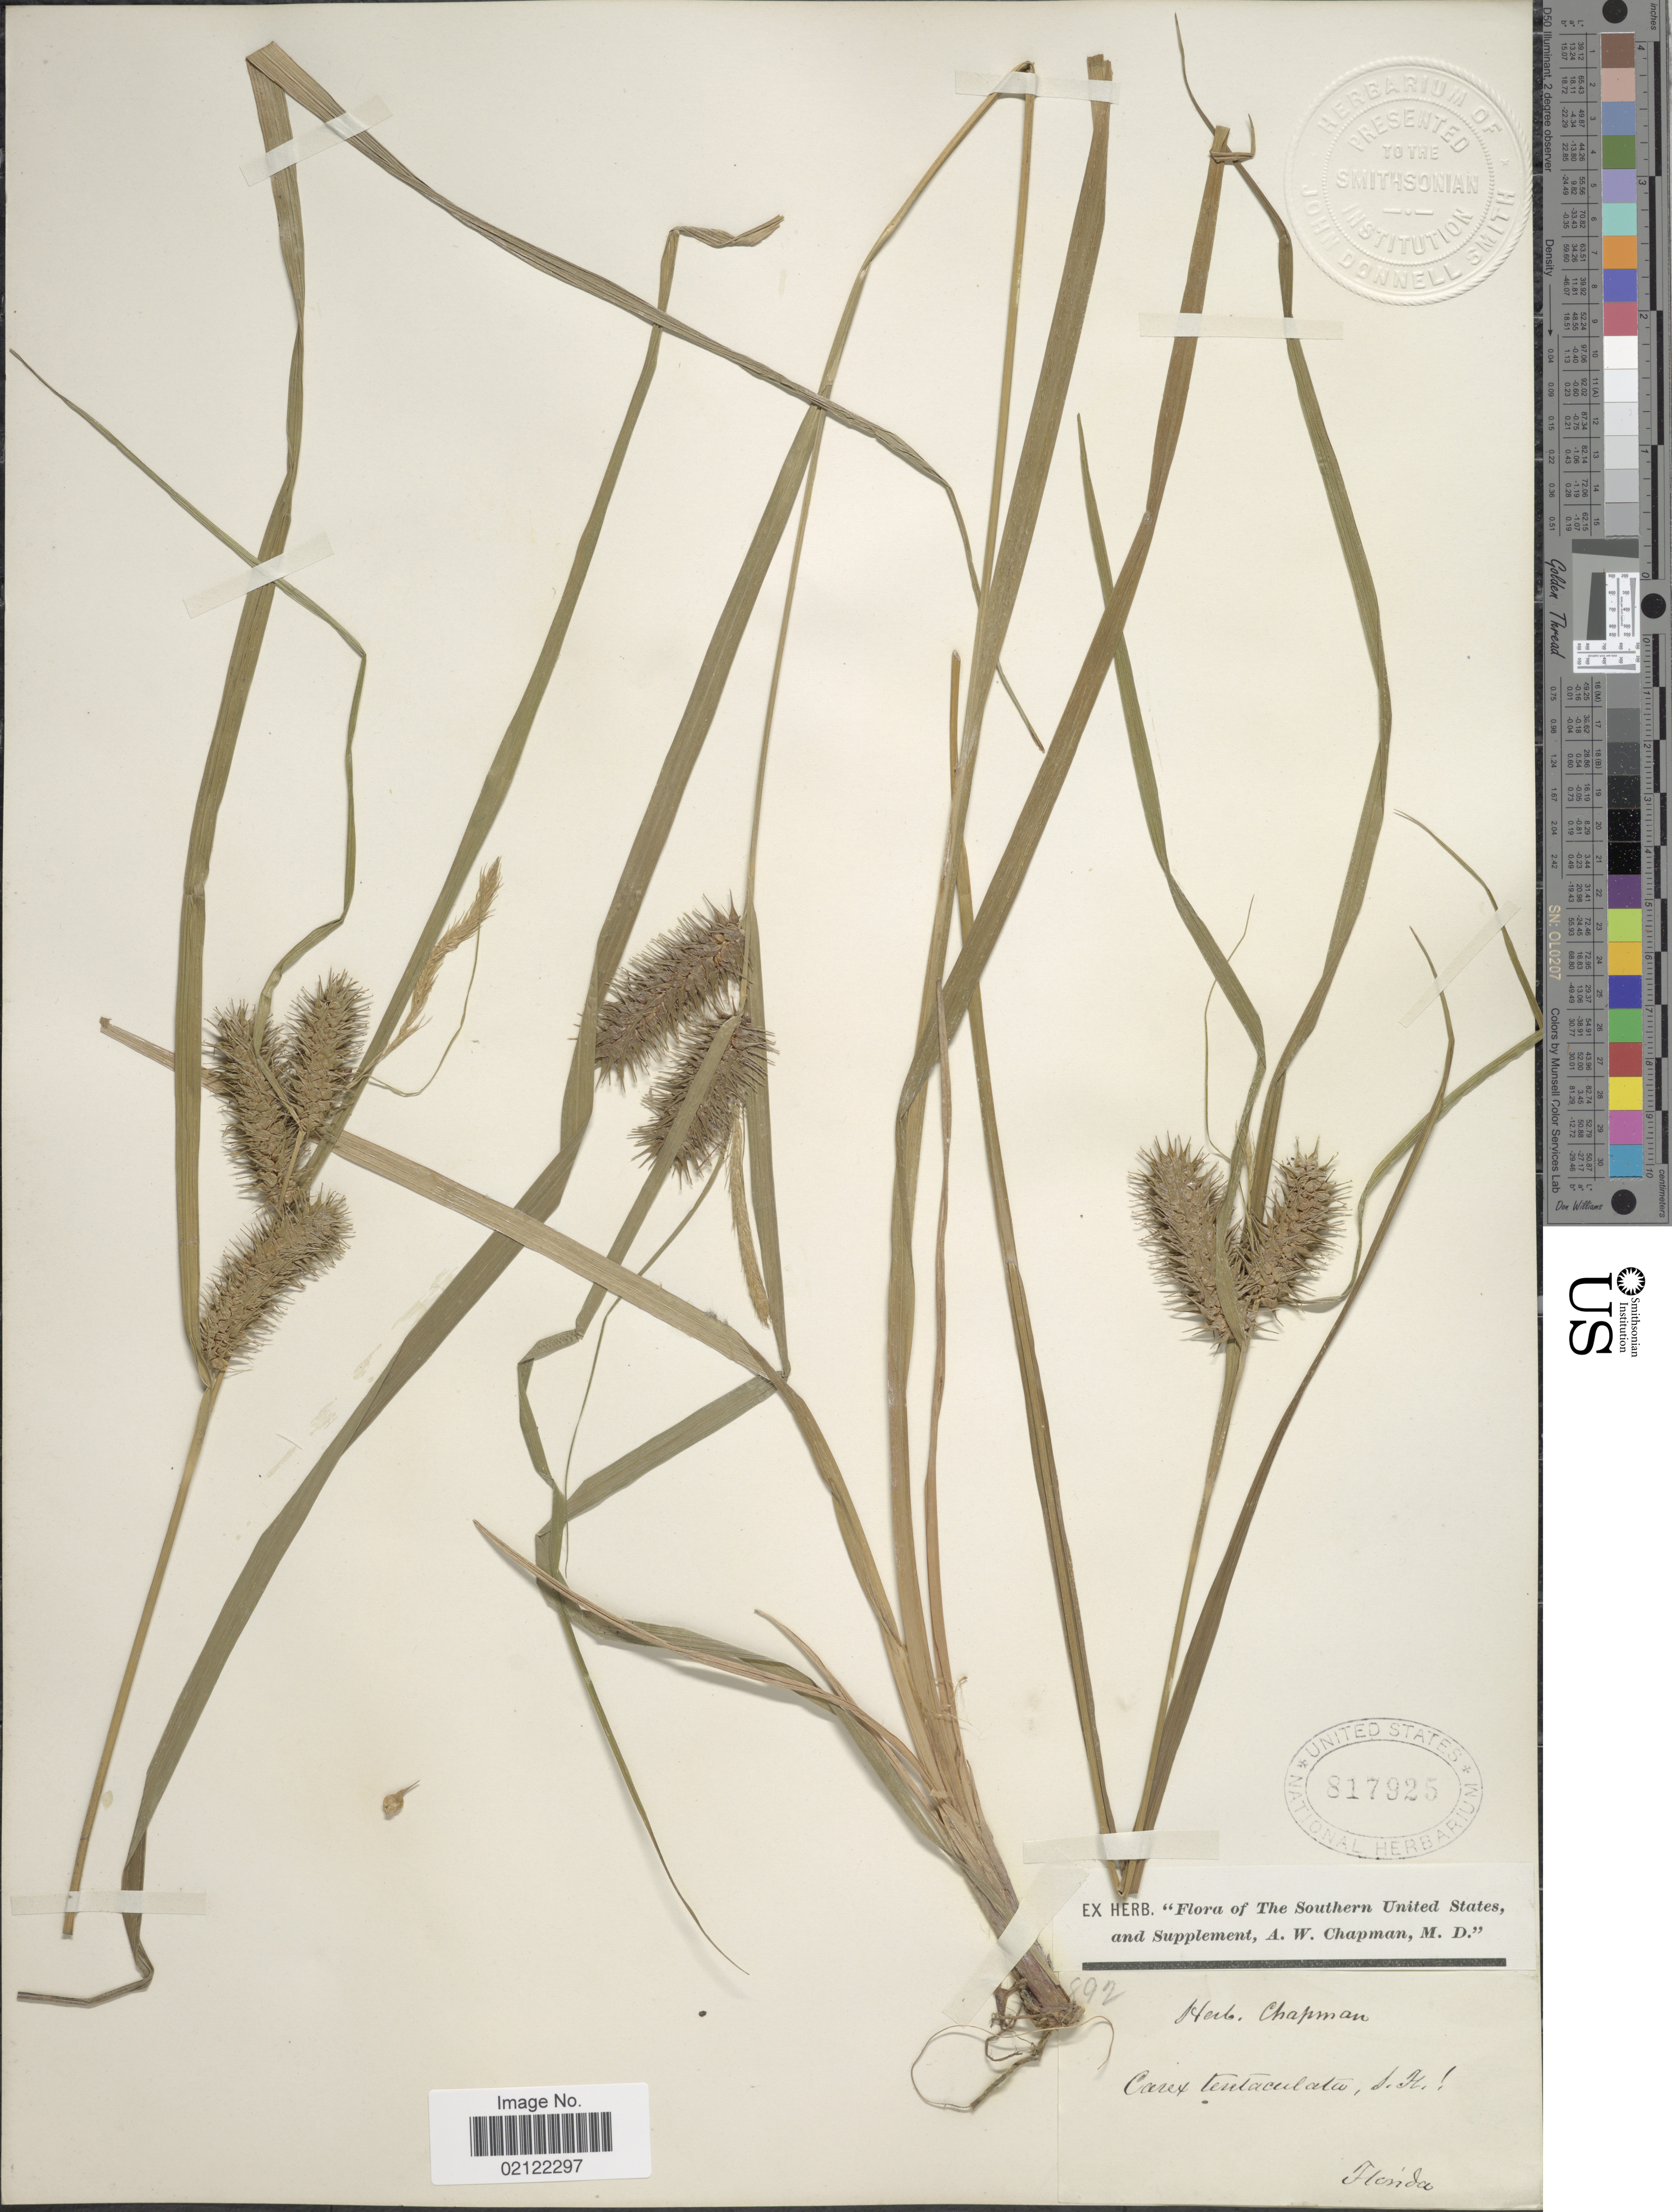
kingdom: Plantae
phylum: Tracheophyta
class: Liliopsida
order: Poales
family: Cyperaceae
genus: Carex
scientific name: Carex lurida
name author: Wahlenb.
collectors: A. W. Chapman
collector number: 892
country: United States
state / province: Florida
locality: Southern United States, and Supplement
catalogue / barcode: US 817925